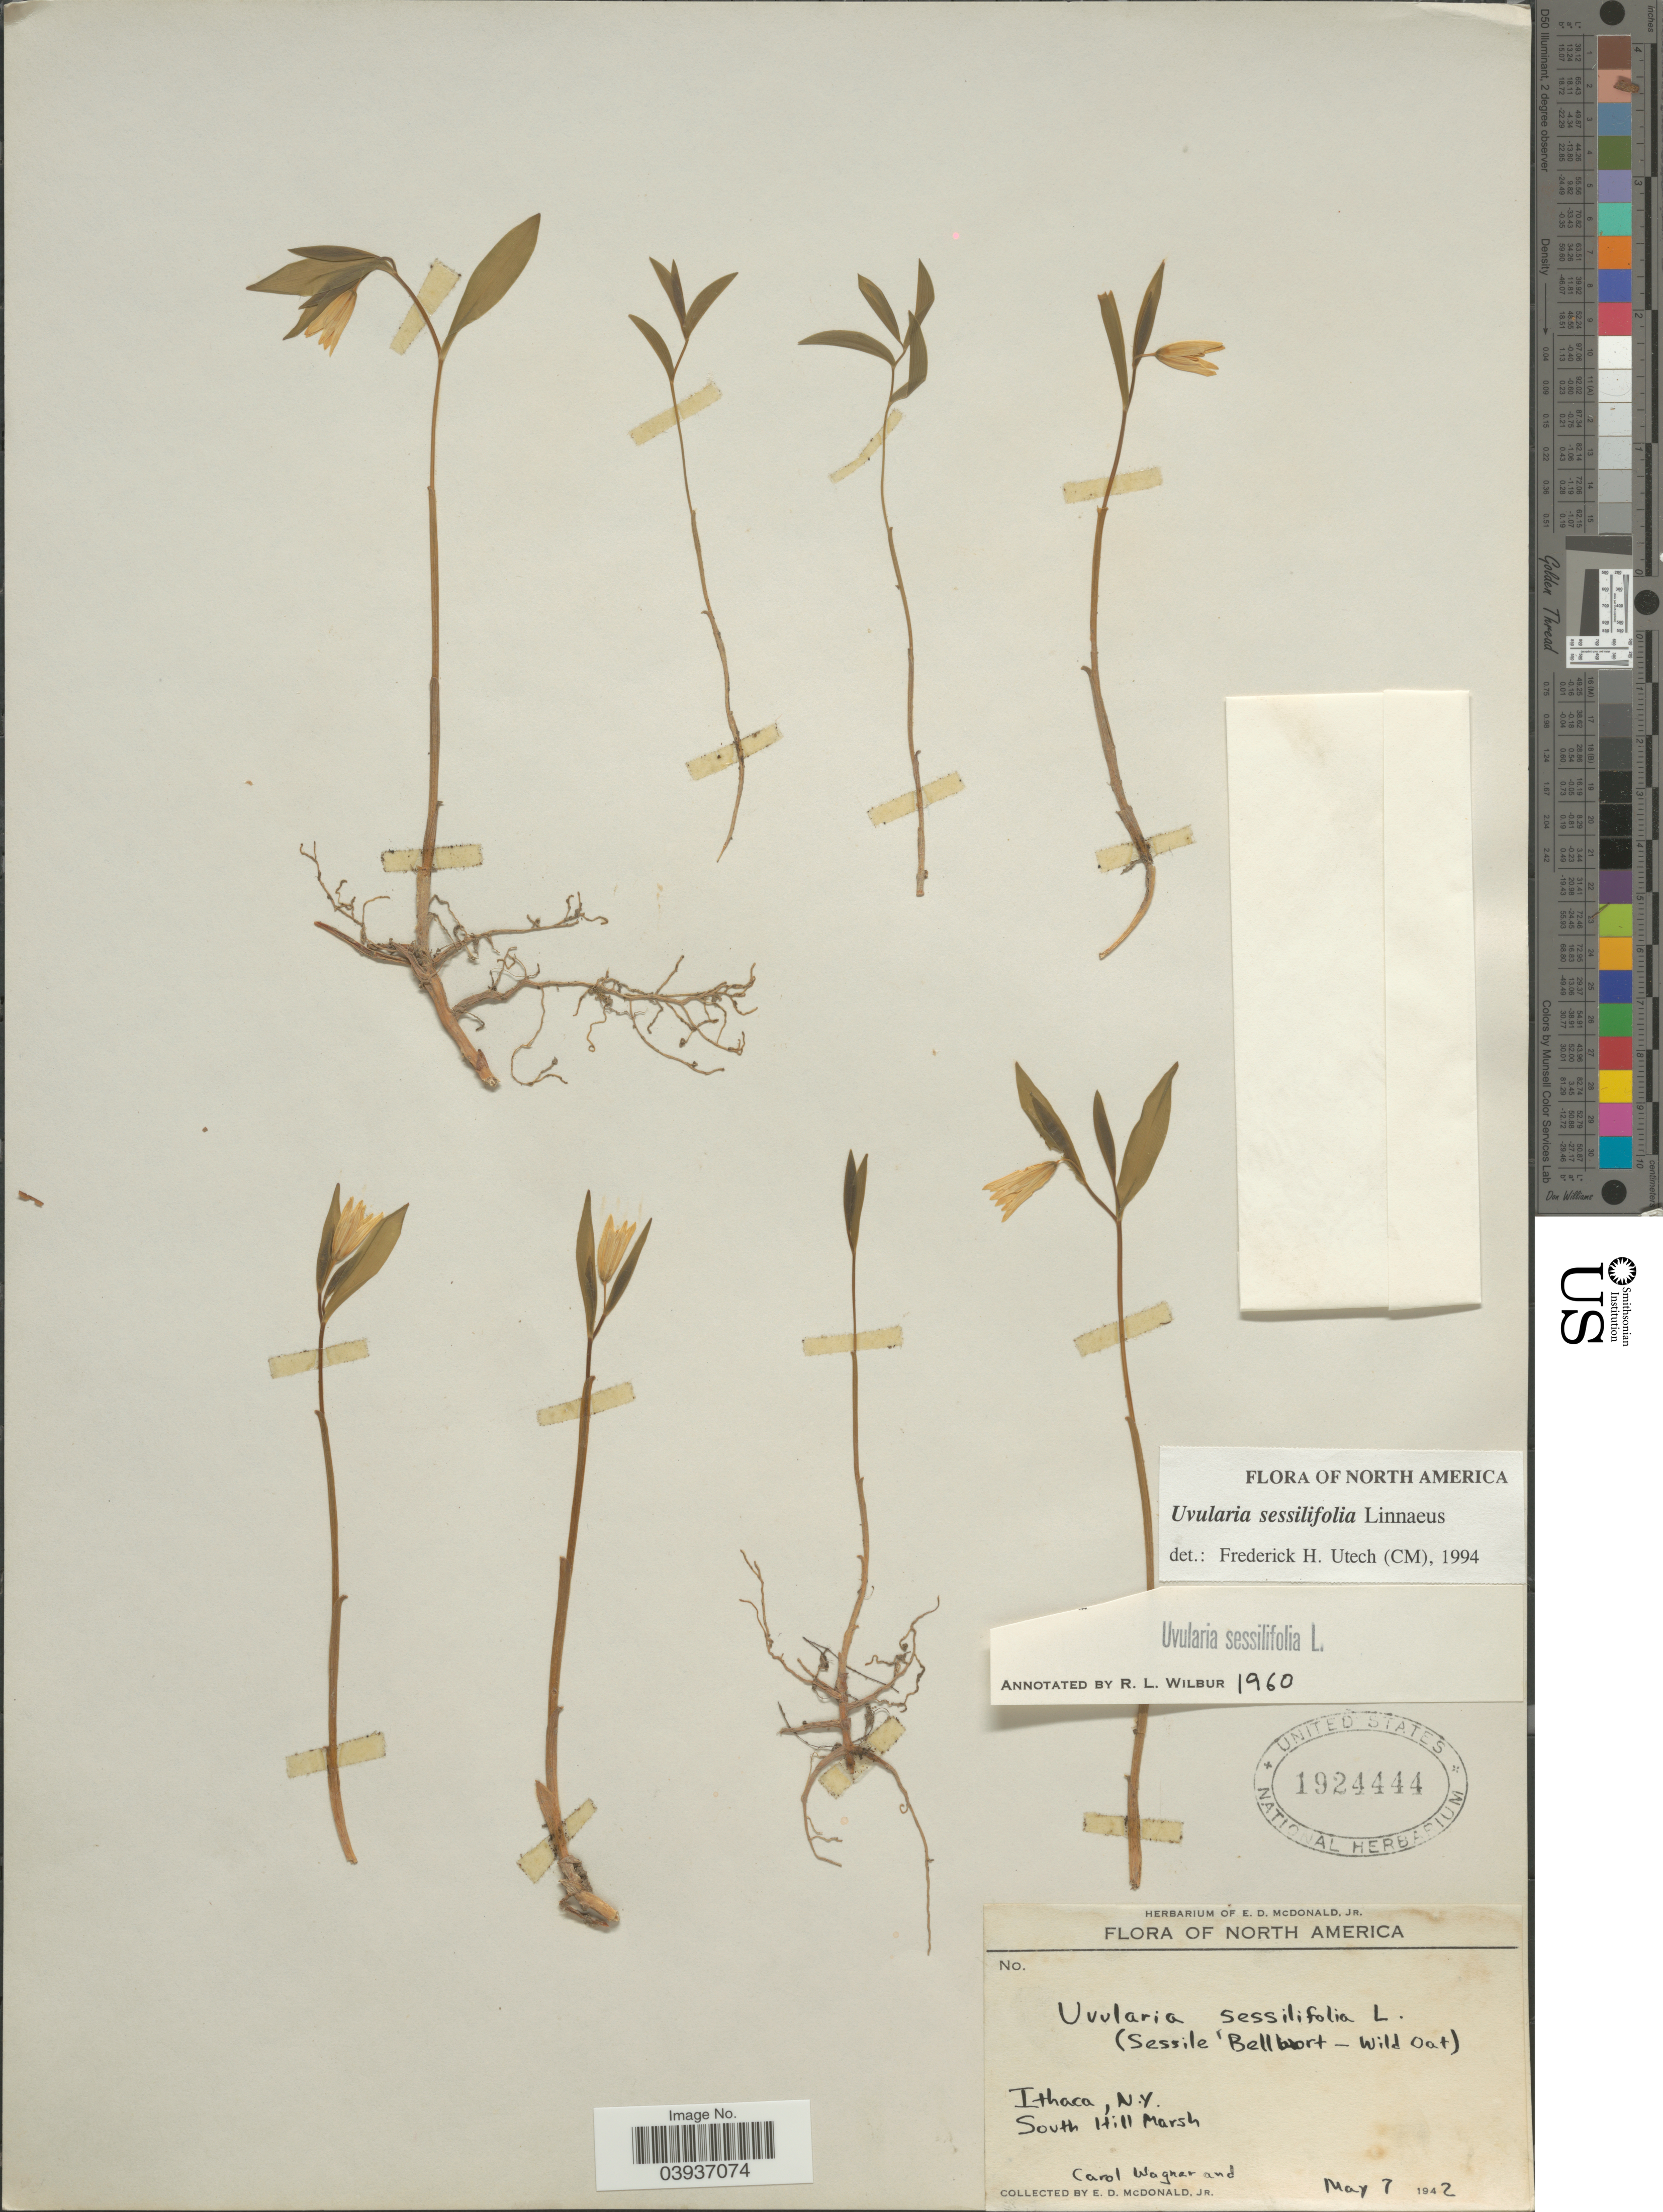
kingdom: Plantae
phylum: Tracheophyta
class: Liliopsida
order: Liliales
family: Colchicaceae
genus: Uvularia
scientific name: Uvularia sessilifolia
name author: L.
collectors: C. Wagner & E. D. McDonald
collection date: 1942-05-07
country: United States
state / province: New York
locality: Ithaca. South Hill Marsh.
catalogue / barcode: US 1924444